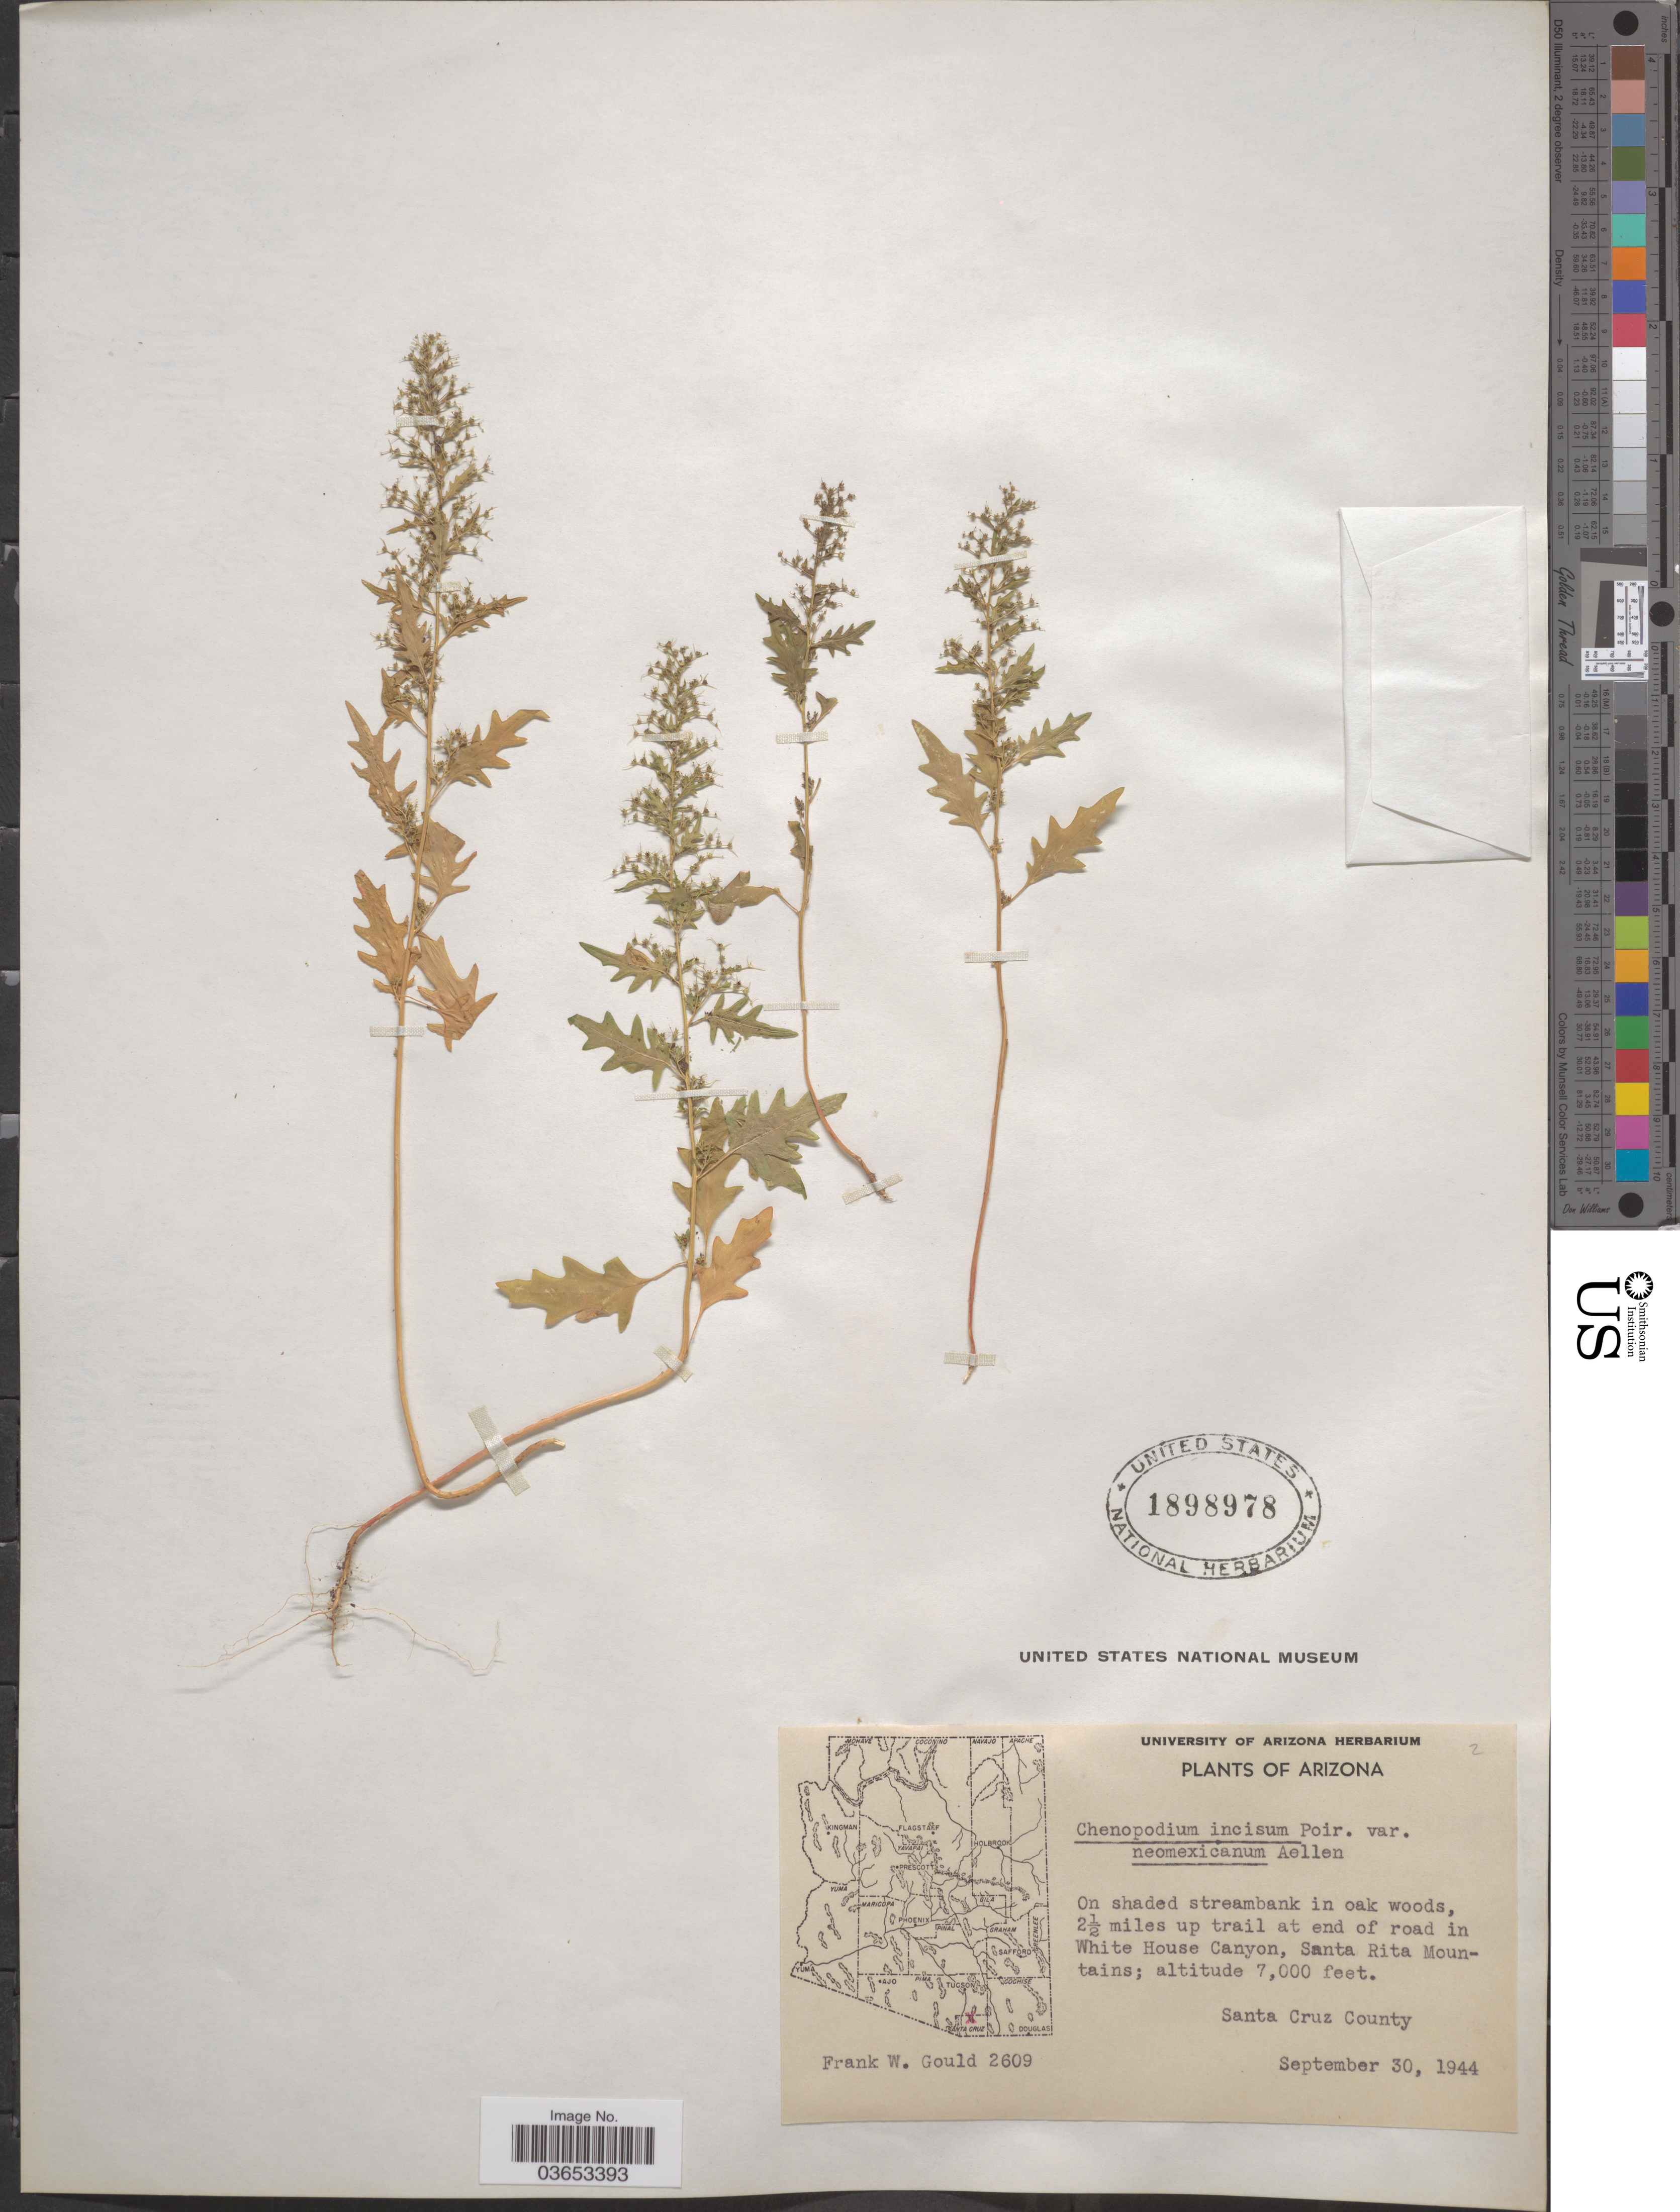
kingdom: Plantae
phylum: Tracheophyta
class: Magnoliopsida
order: Caryophyllales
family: Amaranthaceae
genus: Chenopodium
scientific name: Chenopodium incisum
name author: Poir.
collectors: F. W. Gould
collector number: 2609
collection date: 1944-09-30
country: United States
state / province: Arizona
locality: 2½ miles up trail at end of road in White House Canyon, Santa Rita Mountains. Santa Cruz County.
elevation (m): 2134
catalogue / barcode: US 1898978